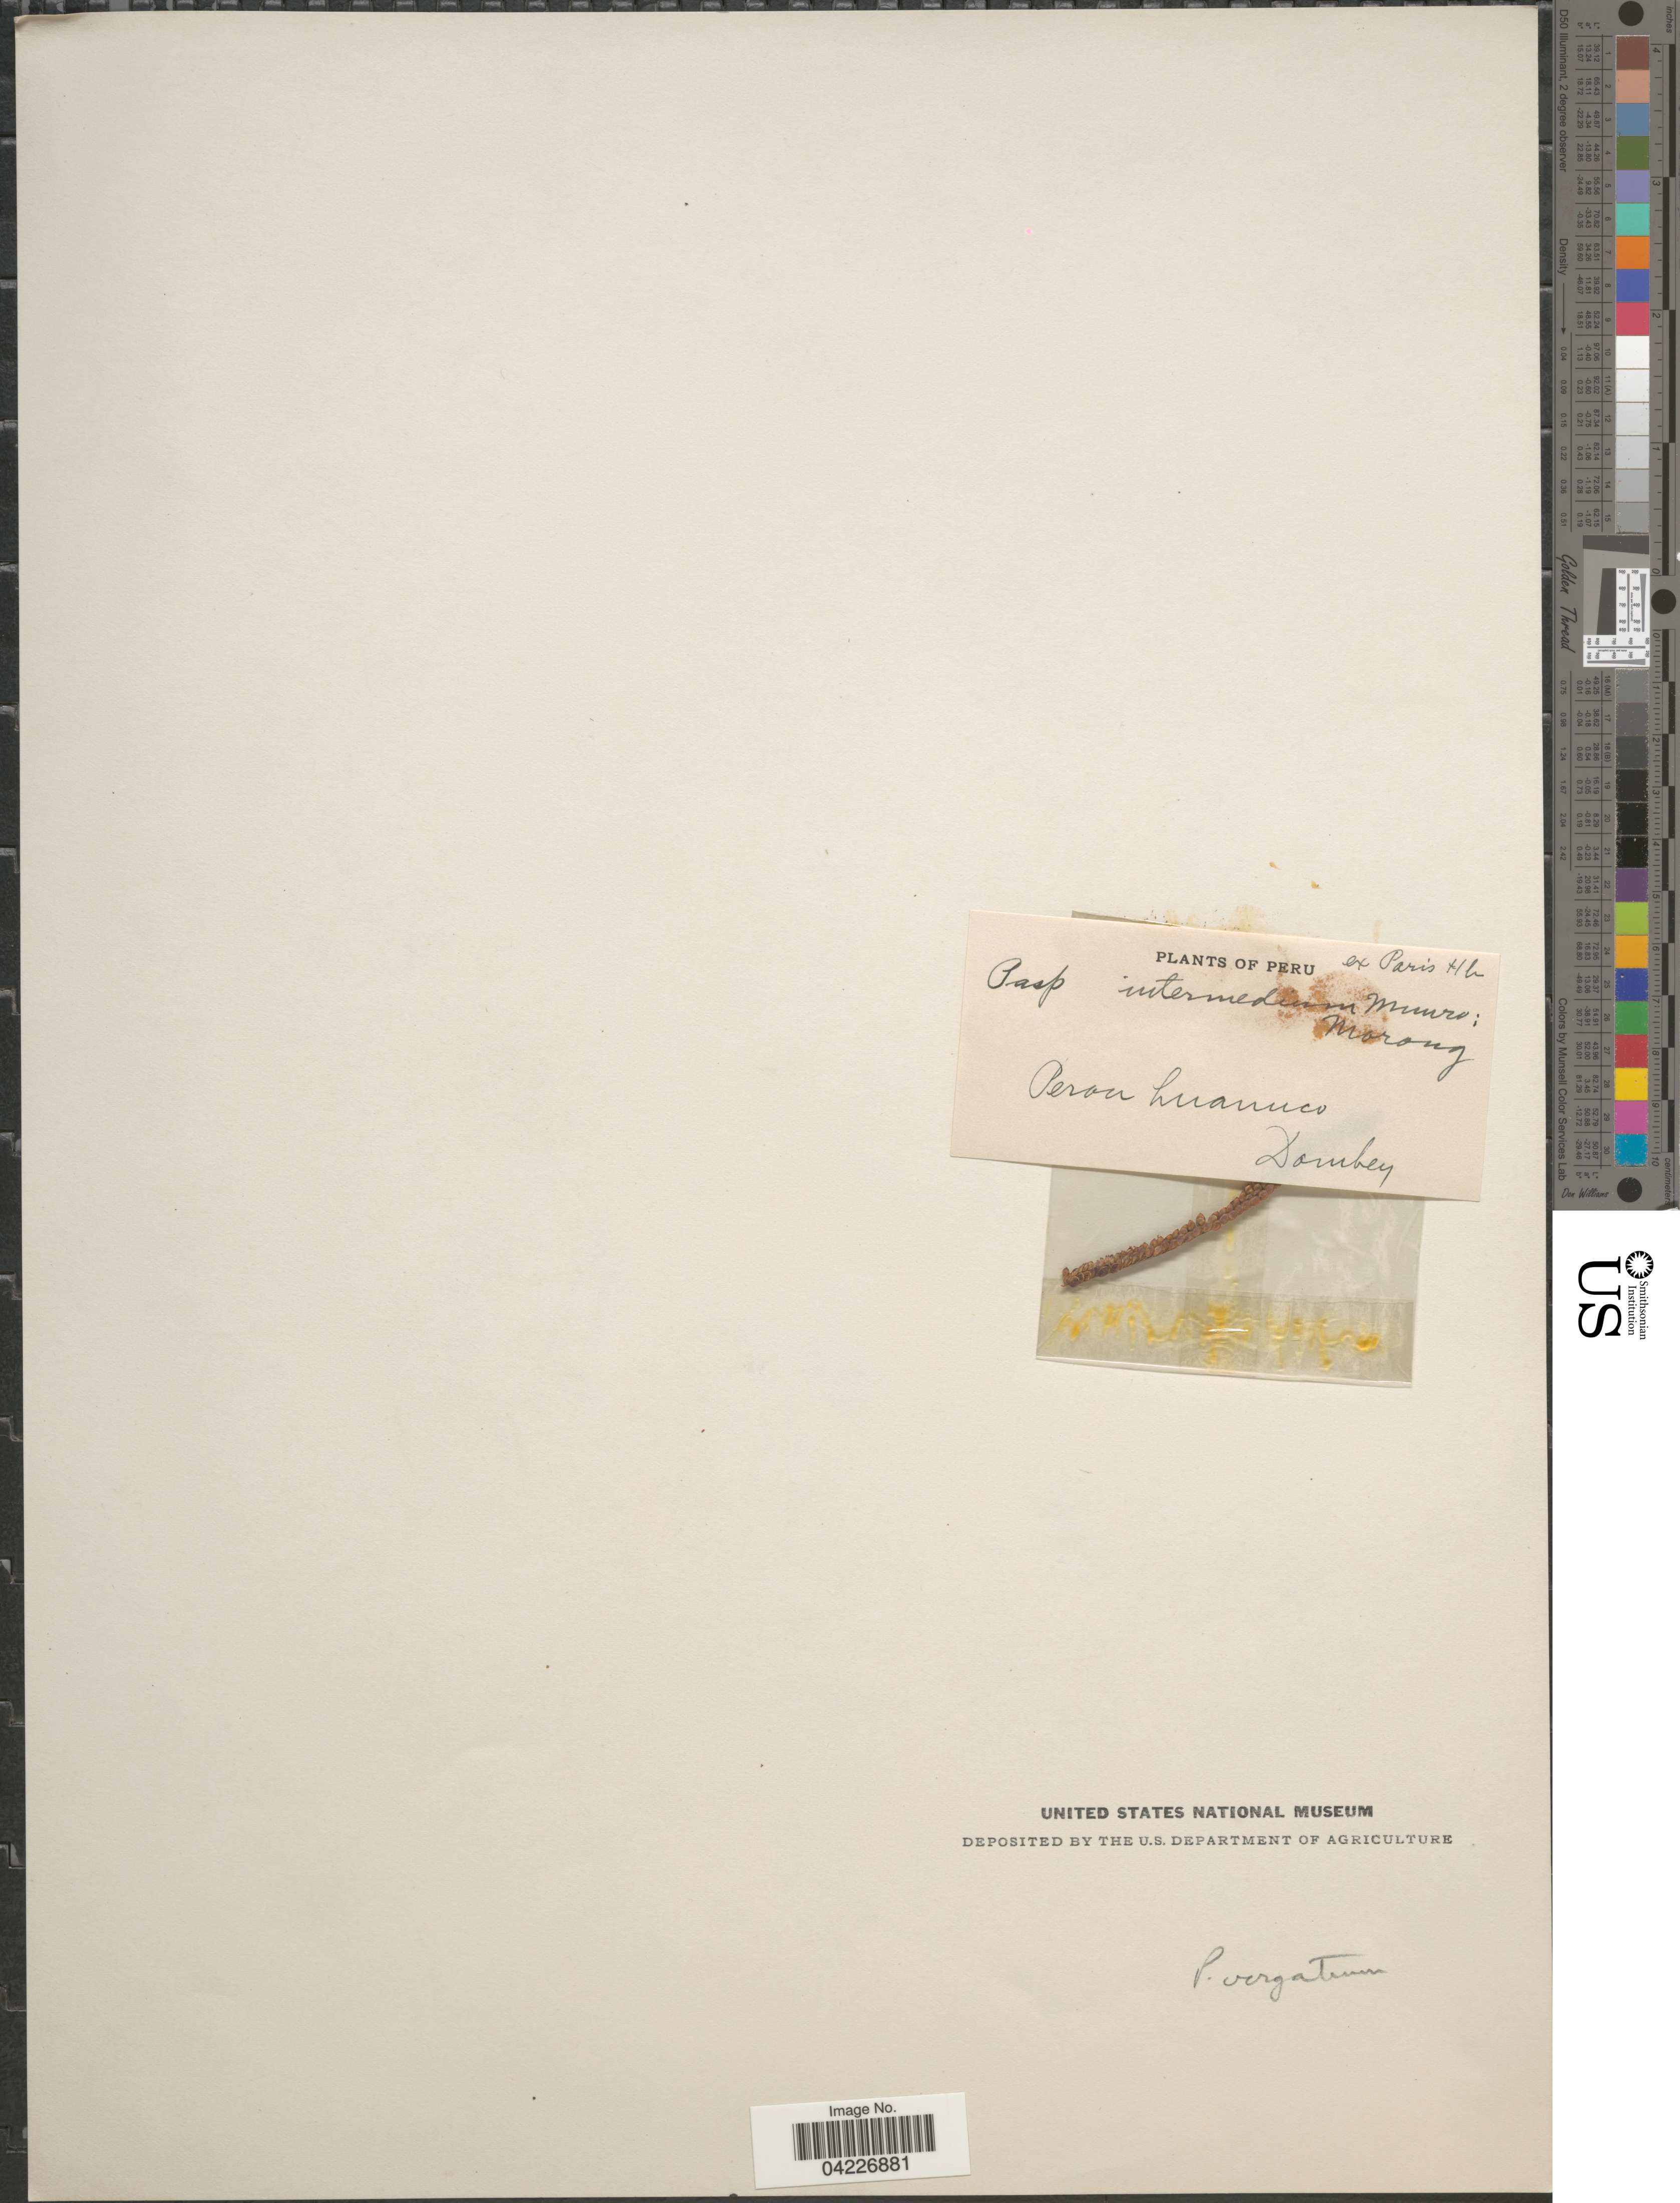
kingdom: Plantae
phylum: Tracheophyta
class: Liliopsida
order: Poales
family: Poaceae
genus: Paspalum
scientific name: Paspalum sp.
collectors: Dombey, --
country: Peru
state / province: Huánuco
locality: Perou huanuco.